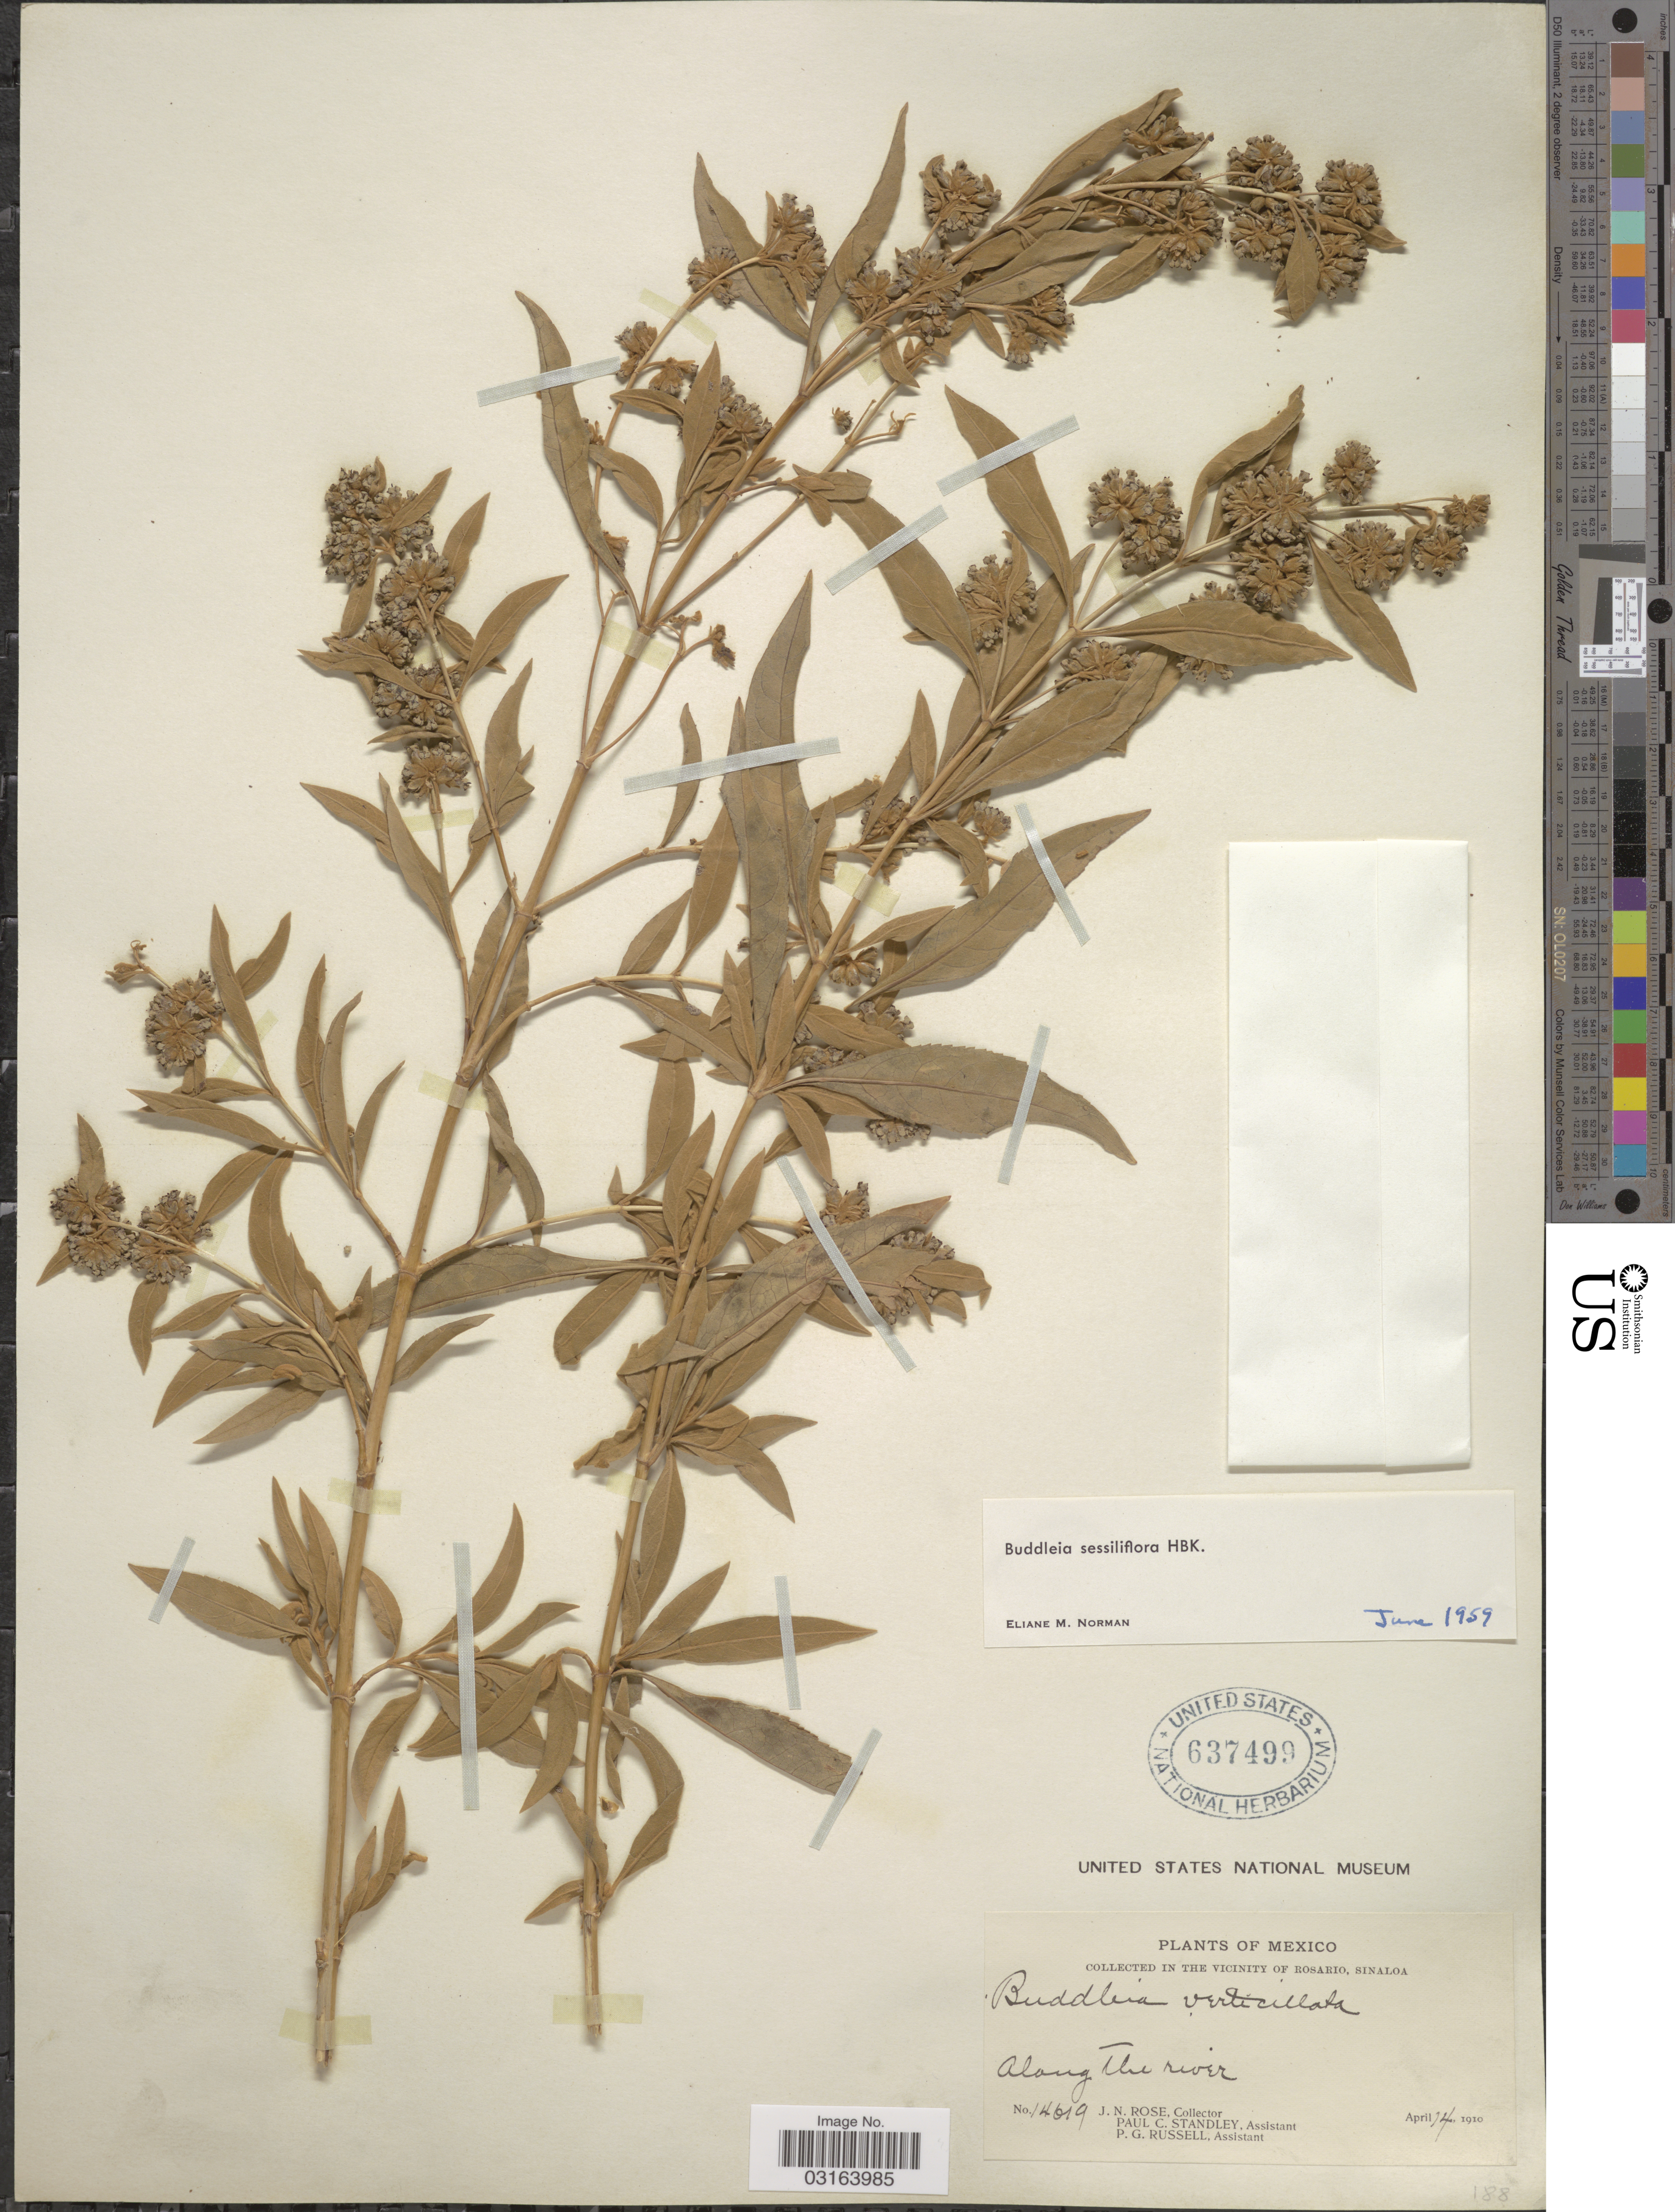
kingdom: Plantae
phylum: Tracheophyta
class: Magnoliopsida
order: Lamiales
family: Scrophulariaceae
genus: Buddleja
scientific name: Buddleja sessiliflora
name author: Kunth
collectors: J. N. Rose, P. C. Standley & P. G. Russell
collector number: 14619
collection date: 1910-04-12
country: Mexico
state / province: Sinaloa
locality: Vicinity of Rosario. Along the river.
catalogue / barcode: US 637499